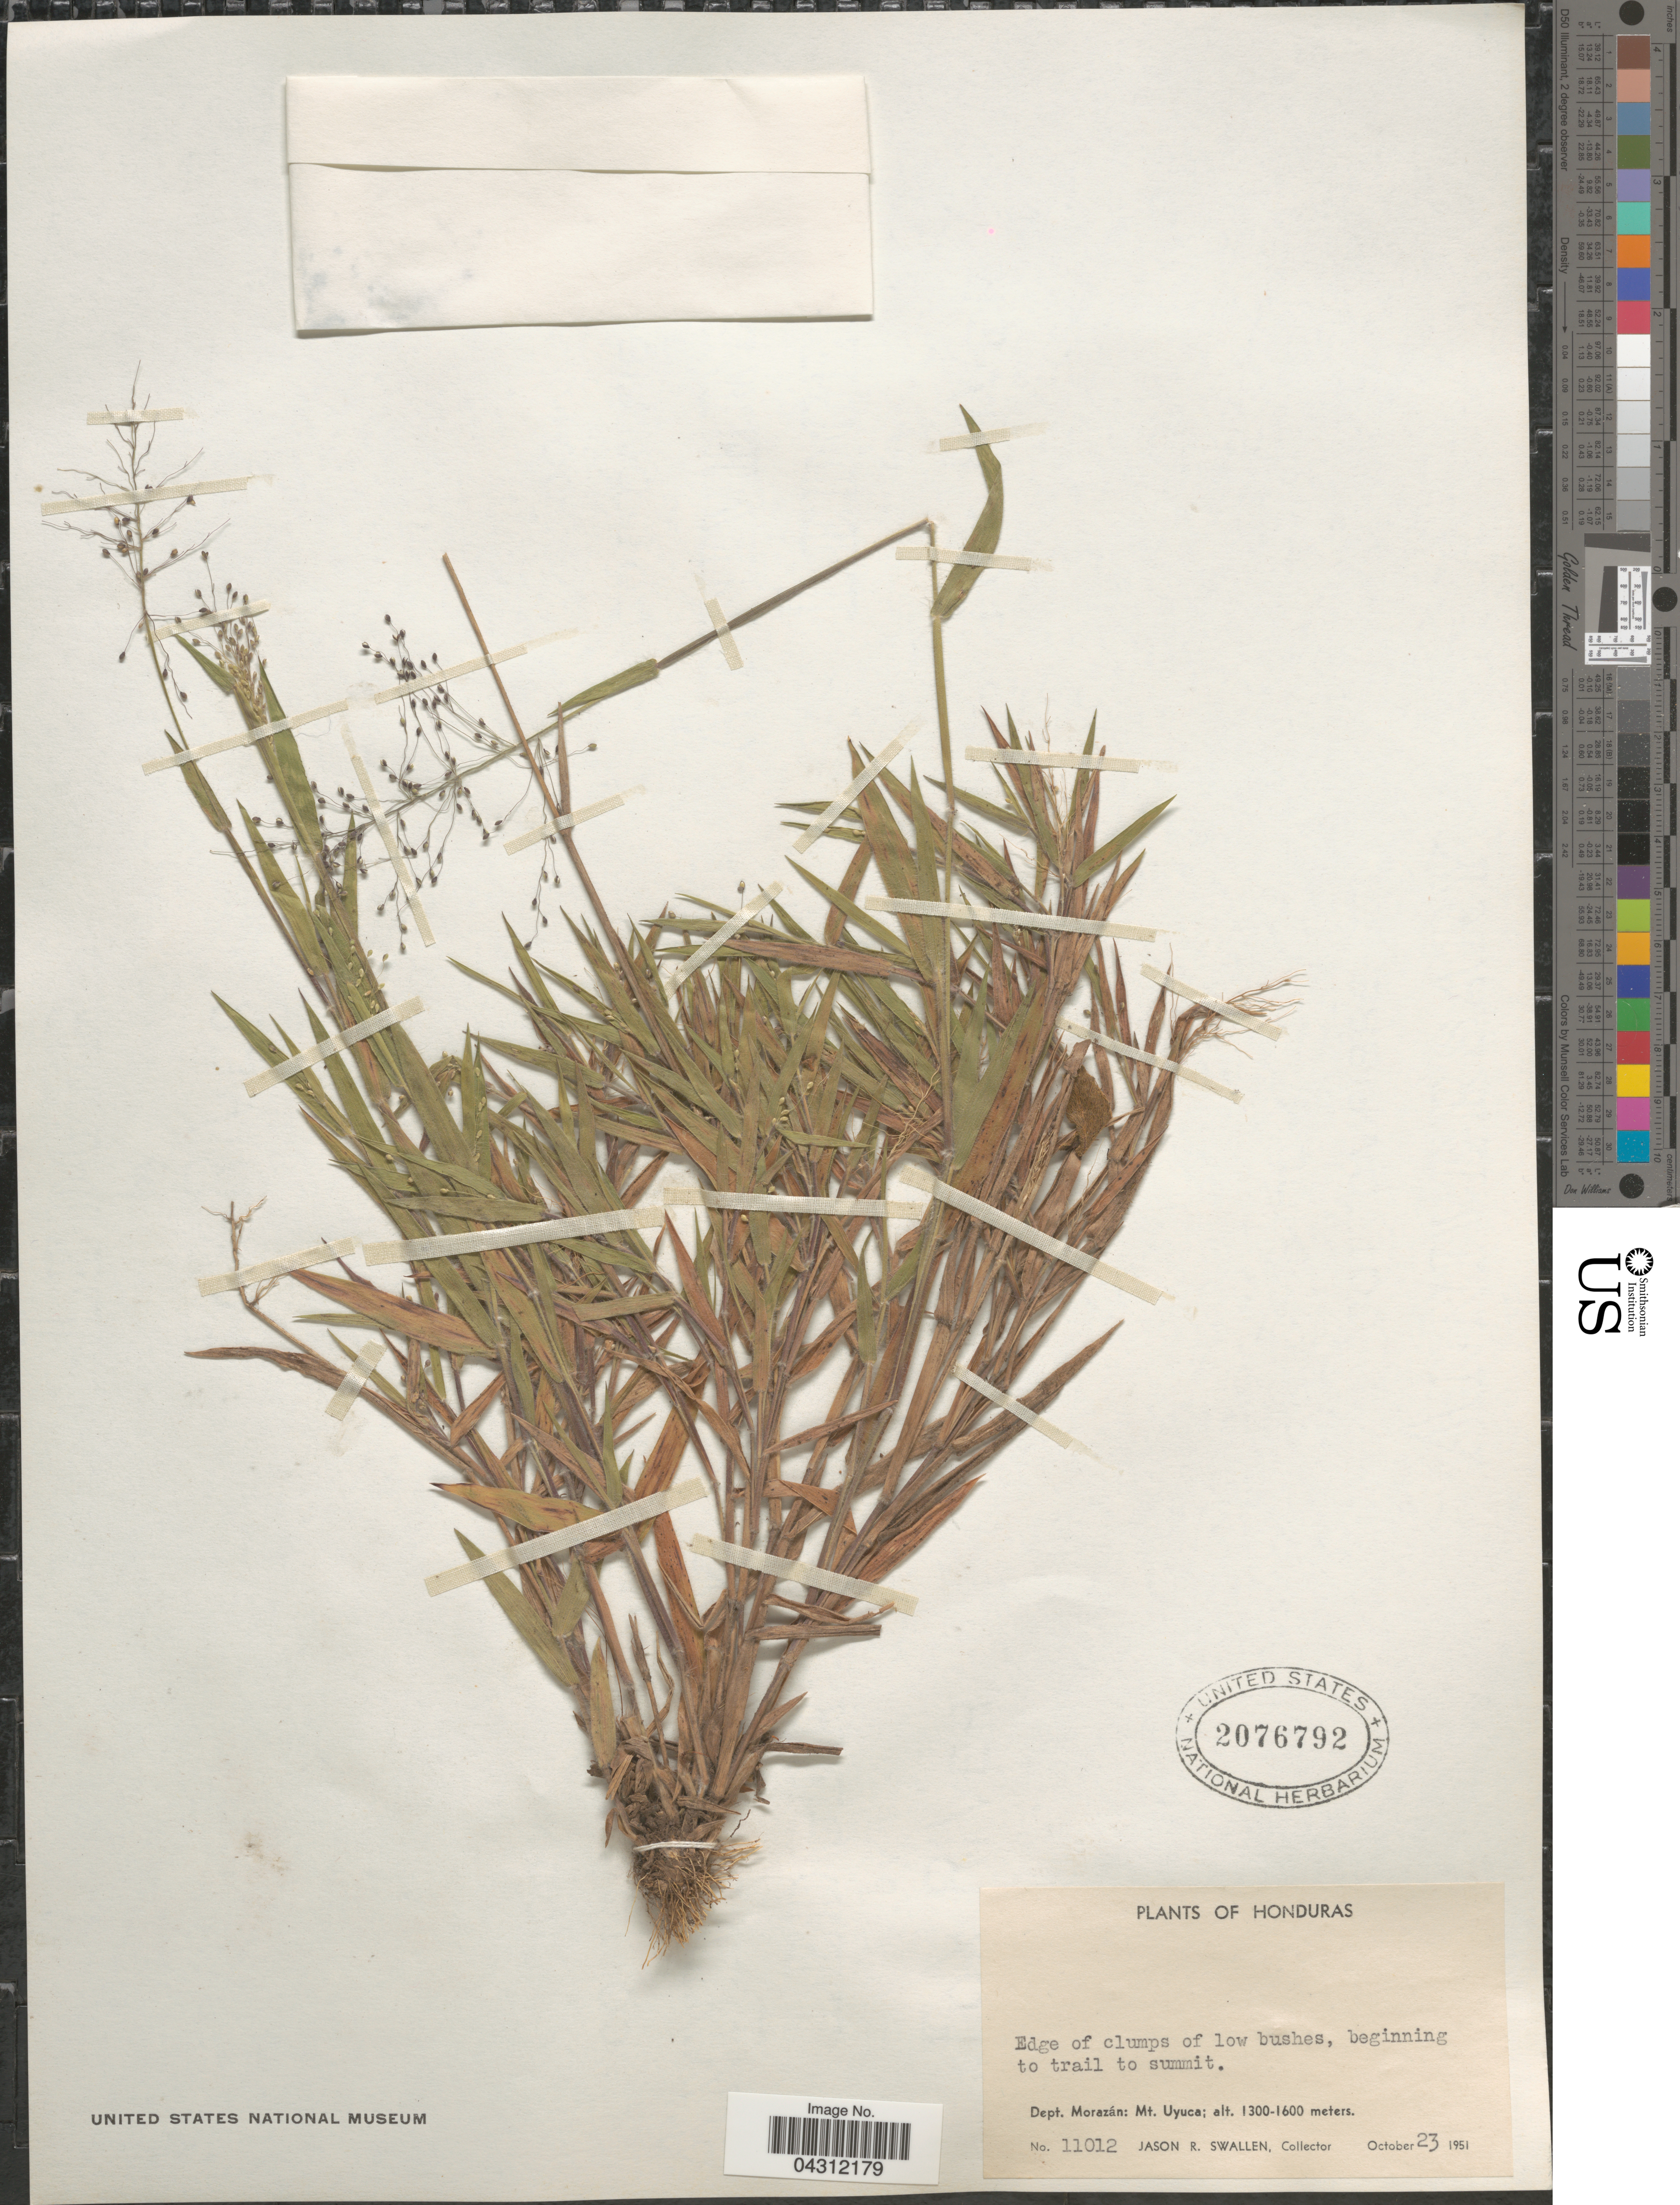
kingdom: Plantae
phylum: Tracheophyta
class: Liliopsida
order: Poales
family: Poaceae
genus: Dichanthelium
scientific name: Dichanthelium acuminatum var. acuminatum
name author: (Sw.) Gould & C.A. Clark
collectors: J. R. Swallen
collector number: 11012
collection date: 1951-10-23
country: Honduras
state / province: Fco. Morazán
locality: Edge of clumps of low bushes, beginning to trail to summit. Dept. Morazán: Mt. Uyuca.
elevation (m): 1300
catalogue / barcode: US 2076792